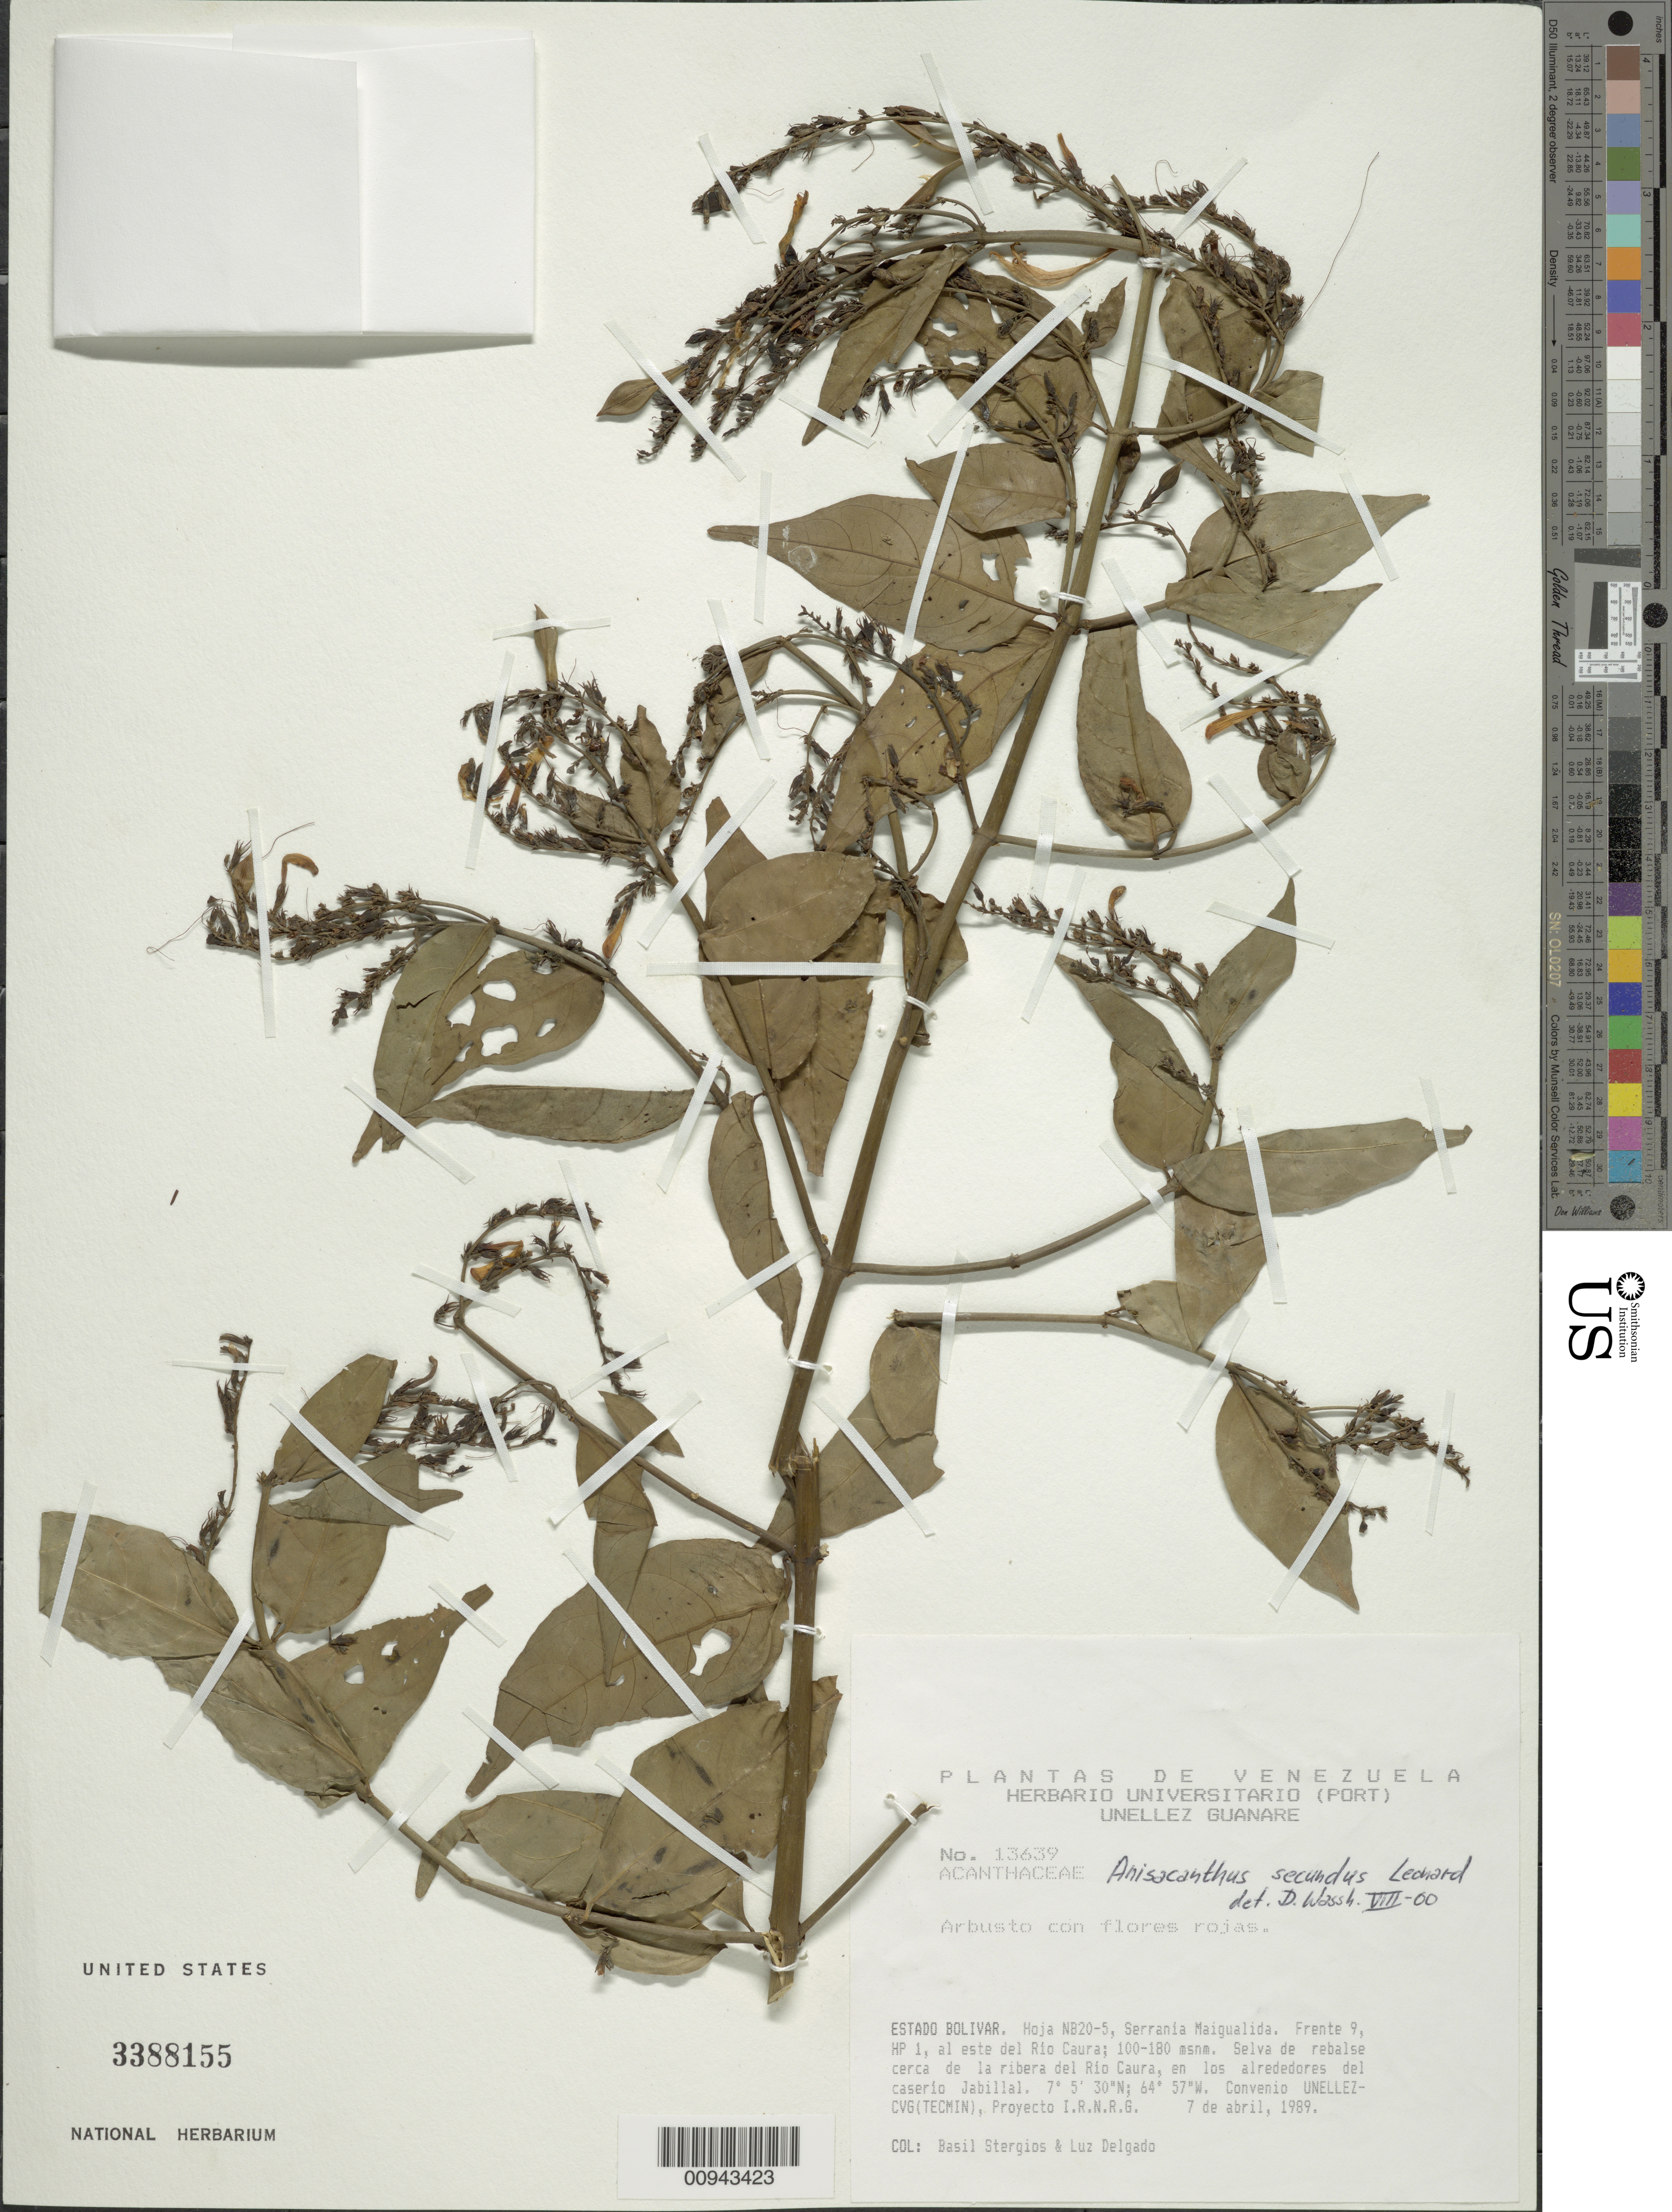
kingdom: Plantae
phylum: Tracheophyta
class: Magnoliopsida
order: Lamiales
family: Acanthaceae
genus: Anisacanthus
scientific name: Anisacanthus secundus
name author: Leonard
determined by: Wasshausen, Dieter C., (BOT), Smithsonian Institution - National Museum of Natural History (UNITED STATES)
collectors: B. G. Stergios & L. Delgado V.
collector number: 13639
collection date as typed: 7-Apr-89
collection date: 1989-04-07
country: Venezuela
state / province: Bolívar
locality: Serrania Maigualida, E del río Caura, alrededores de Jabillal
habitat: Selva de rebalse cerca de la ribera del río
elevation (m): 100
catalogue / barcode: US 3388155